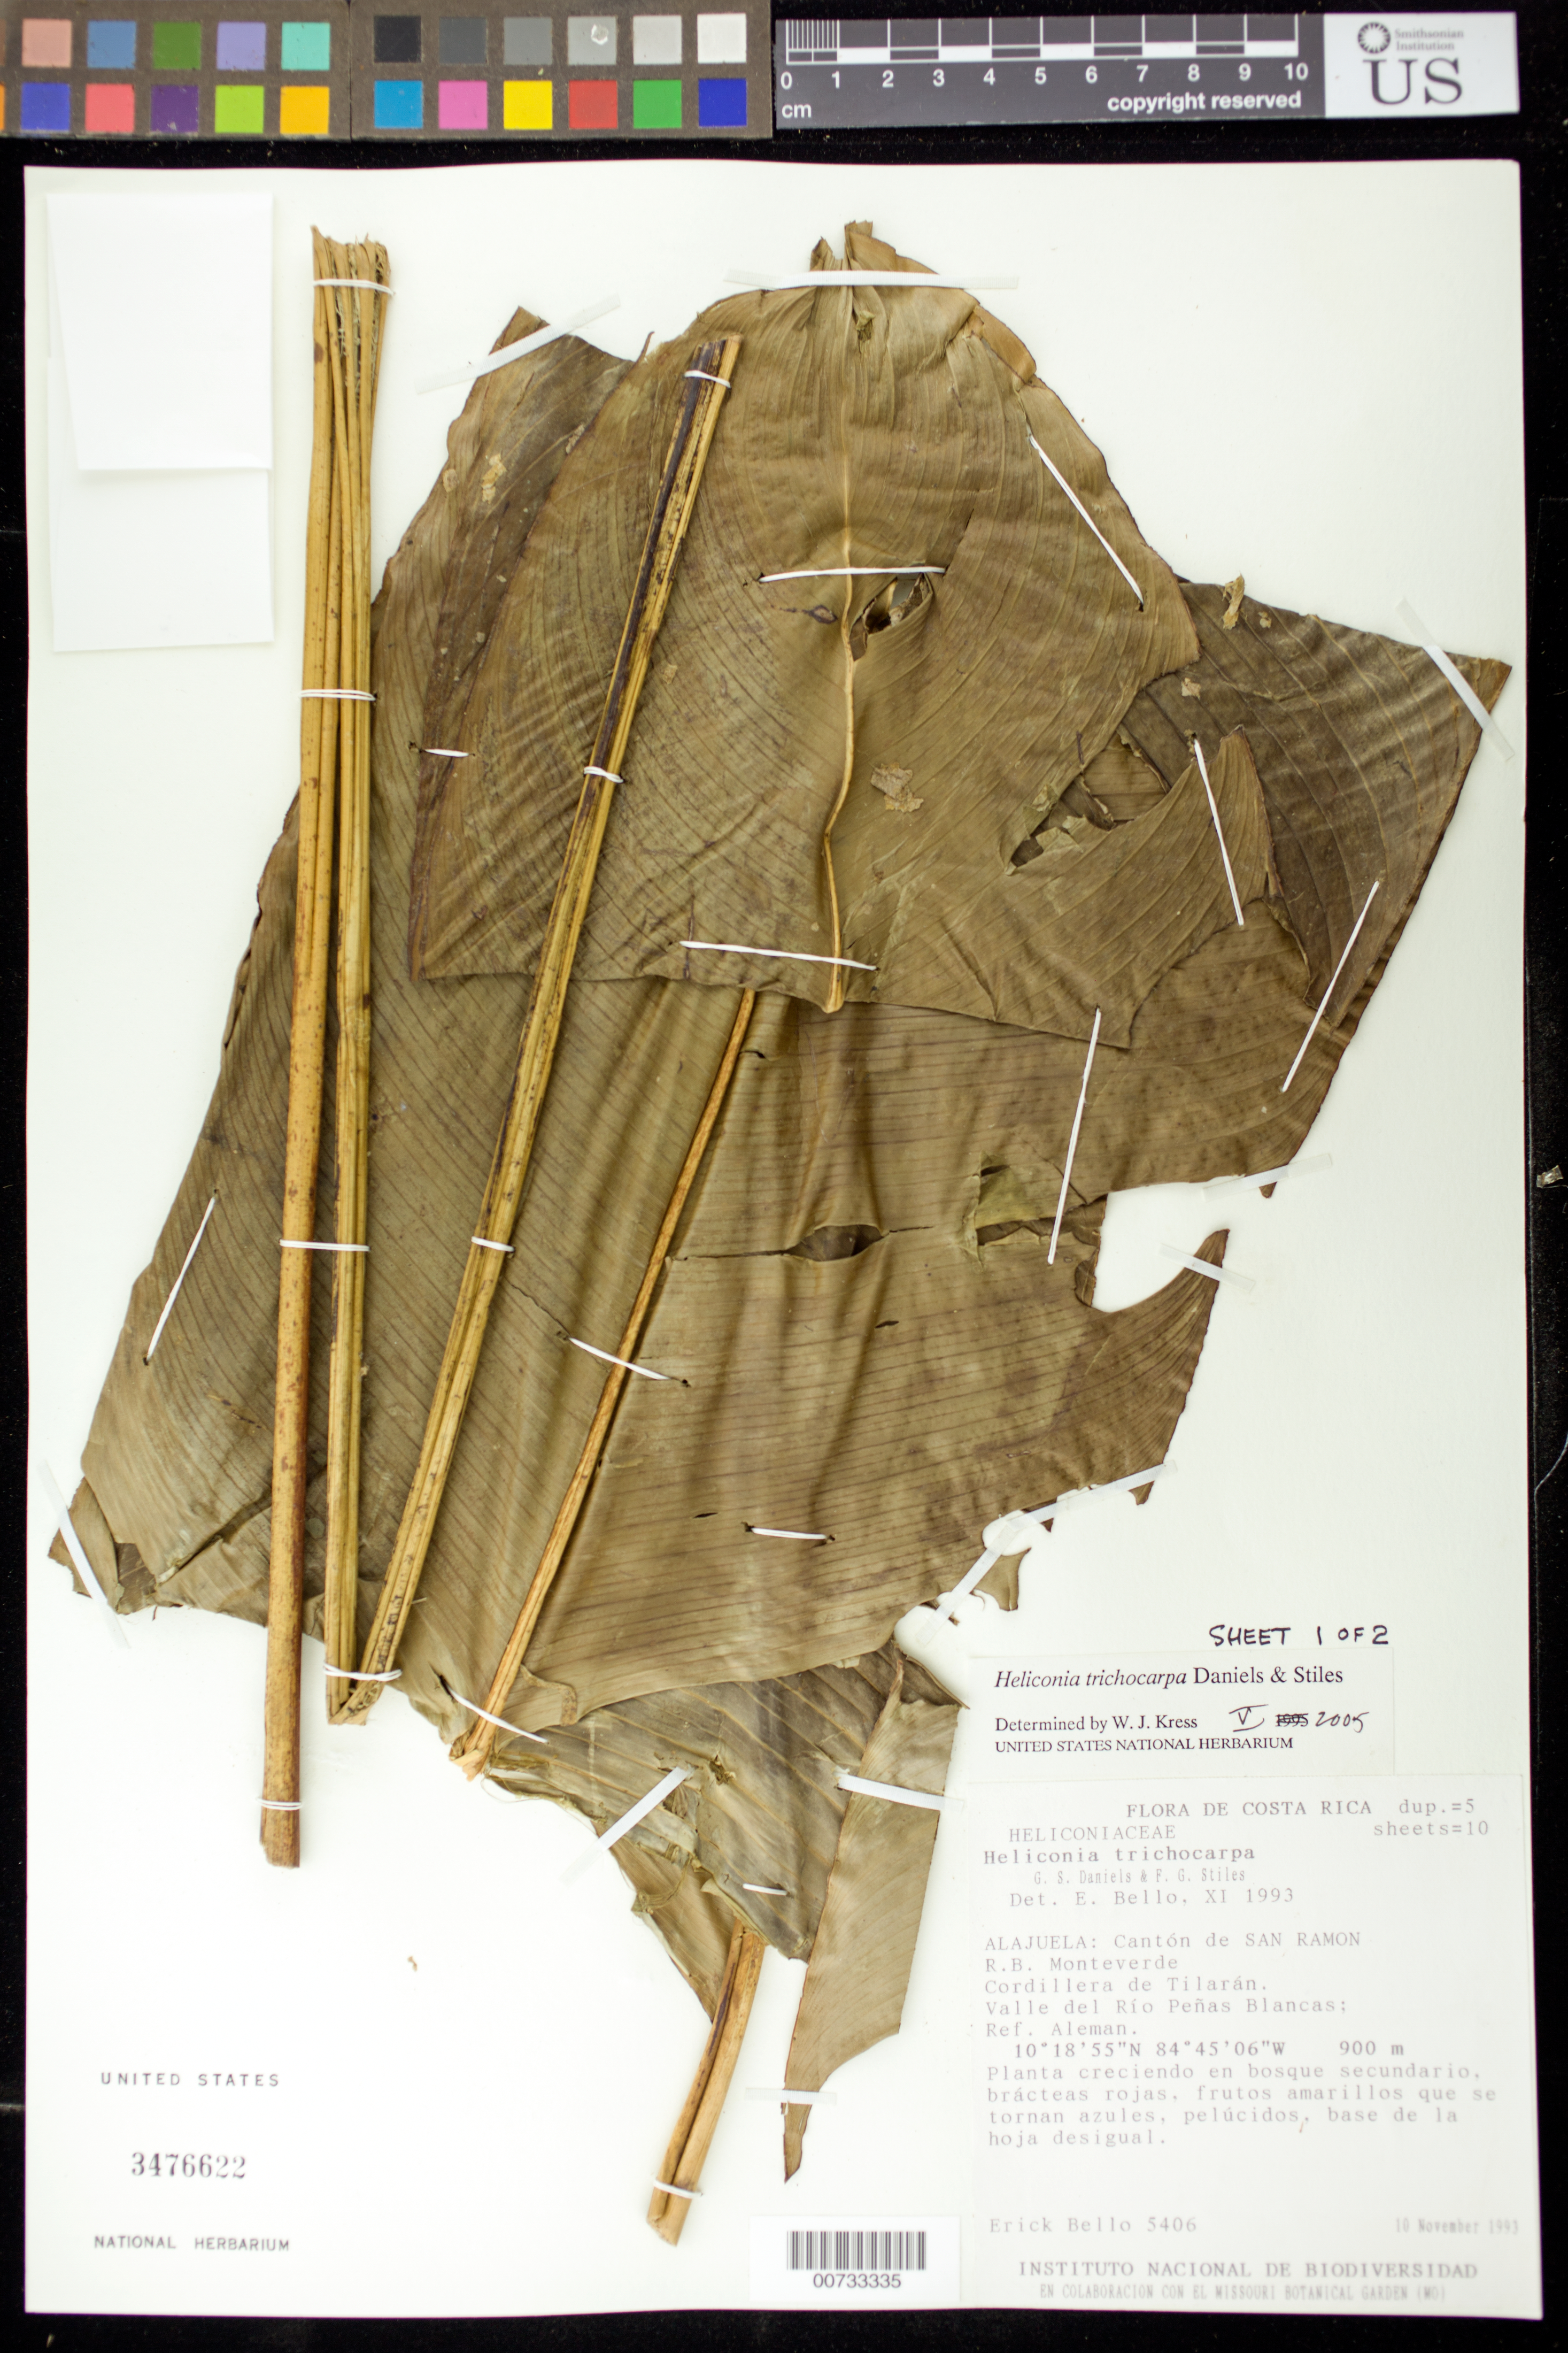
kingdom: Plantae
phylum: Tracheophyta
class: Liliopsida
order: Zingiberales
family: Heliconiaceae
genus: Heliconia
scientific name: Heliconia trichocarpa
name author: G.S. Daniels & F.G. Stiles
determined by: Kress, W. J., (US), Smithsonian Institution - National Museum of Natural History (UNITED STATES)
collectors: E. Bello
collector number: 5406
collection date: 1993-11-10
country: Costa Rica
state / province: Alajuela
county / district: San Ramon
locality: R.B. Monteverde, Cordillera de Tilaran, Valle de Rio Penas Blancas.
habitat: Creciendo en bosque secundario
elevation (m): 900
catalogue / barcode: US 3476622